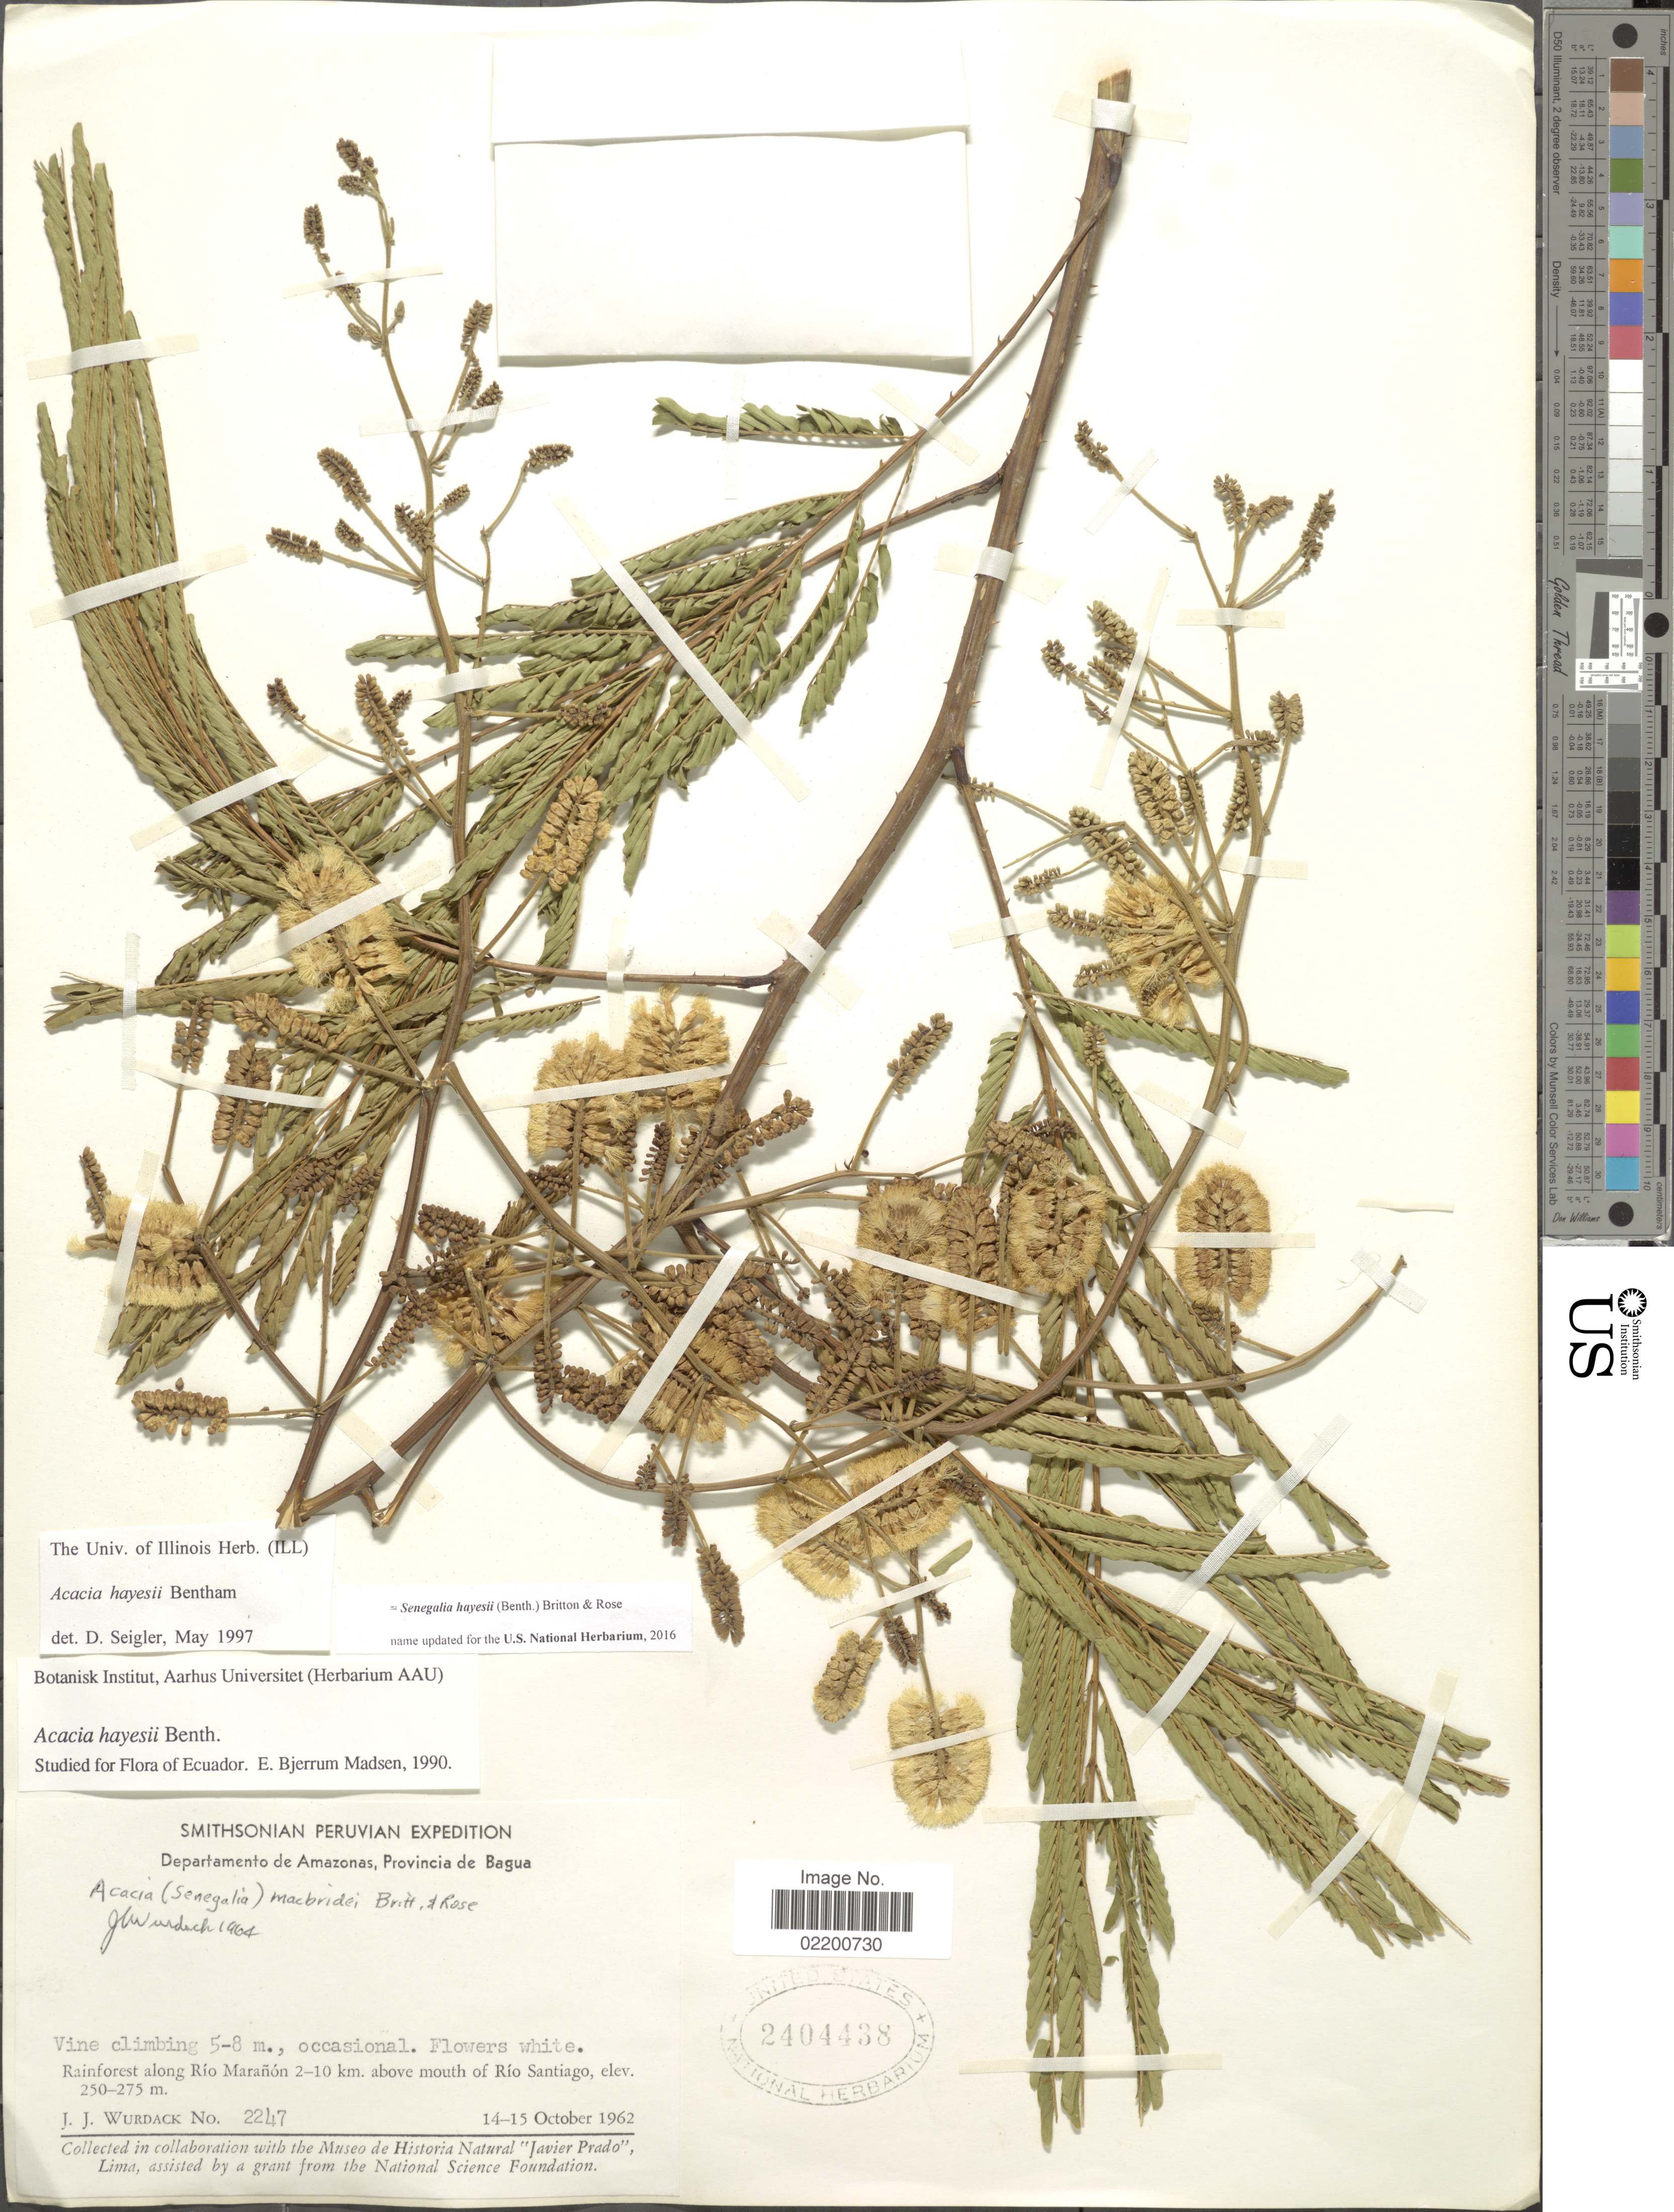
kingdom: Plantae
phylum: Tracheophyta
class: Magnoliopsida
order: Fabales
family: Fabaceae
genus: Senegalia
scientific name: Senegalia hayesii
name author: (Benth.) Britton & Rose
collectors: J. J. Wurdack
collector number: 2247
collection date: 1962-10-14/1962-10-15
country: Peru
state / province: Amazonas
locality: Departamento de Amazonas, Provincia de Bagua, Rainforest along Rio Marañon 2-10 km. above mouth of Rio Santiago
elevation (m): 250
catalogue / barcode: US 2404438